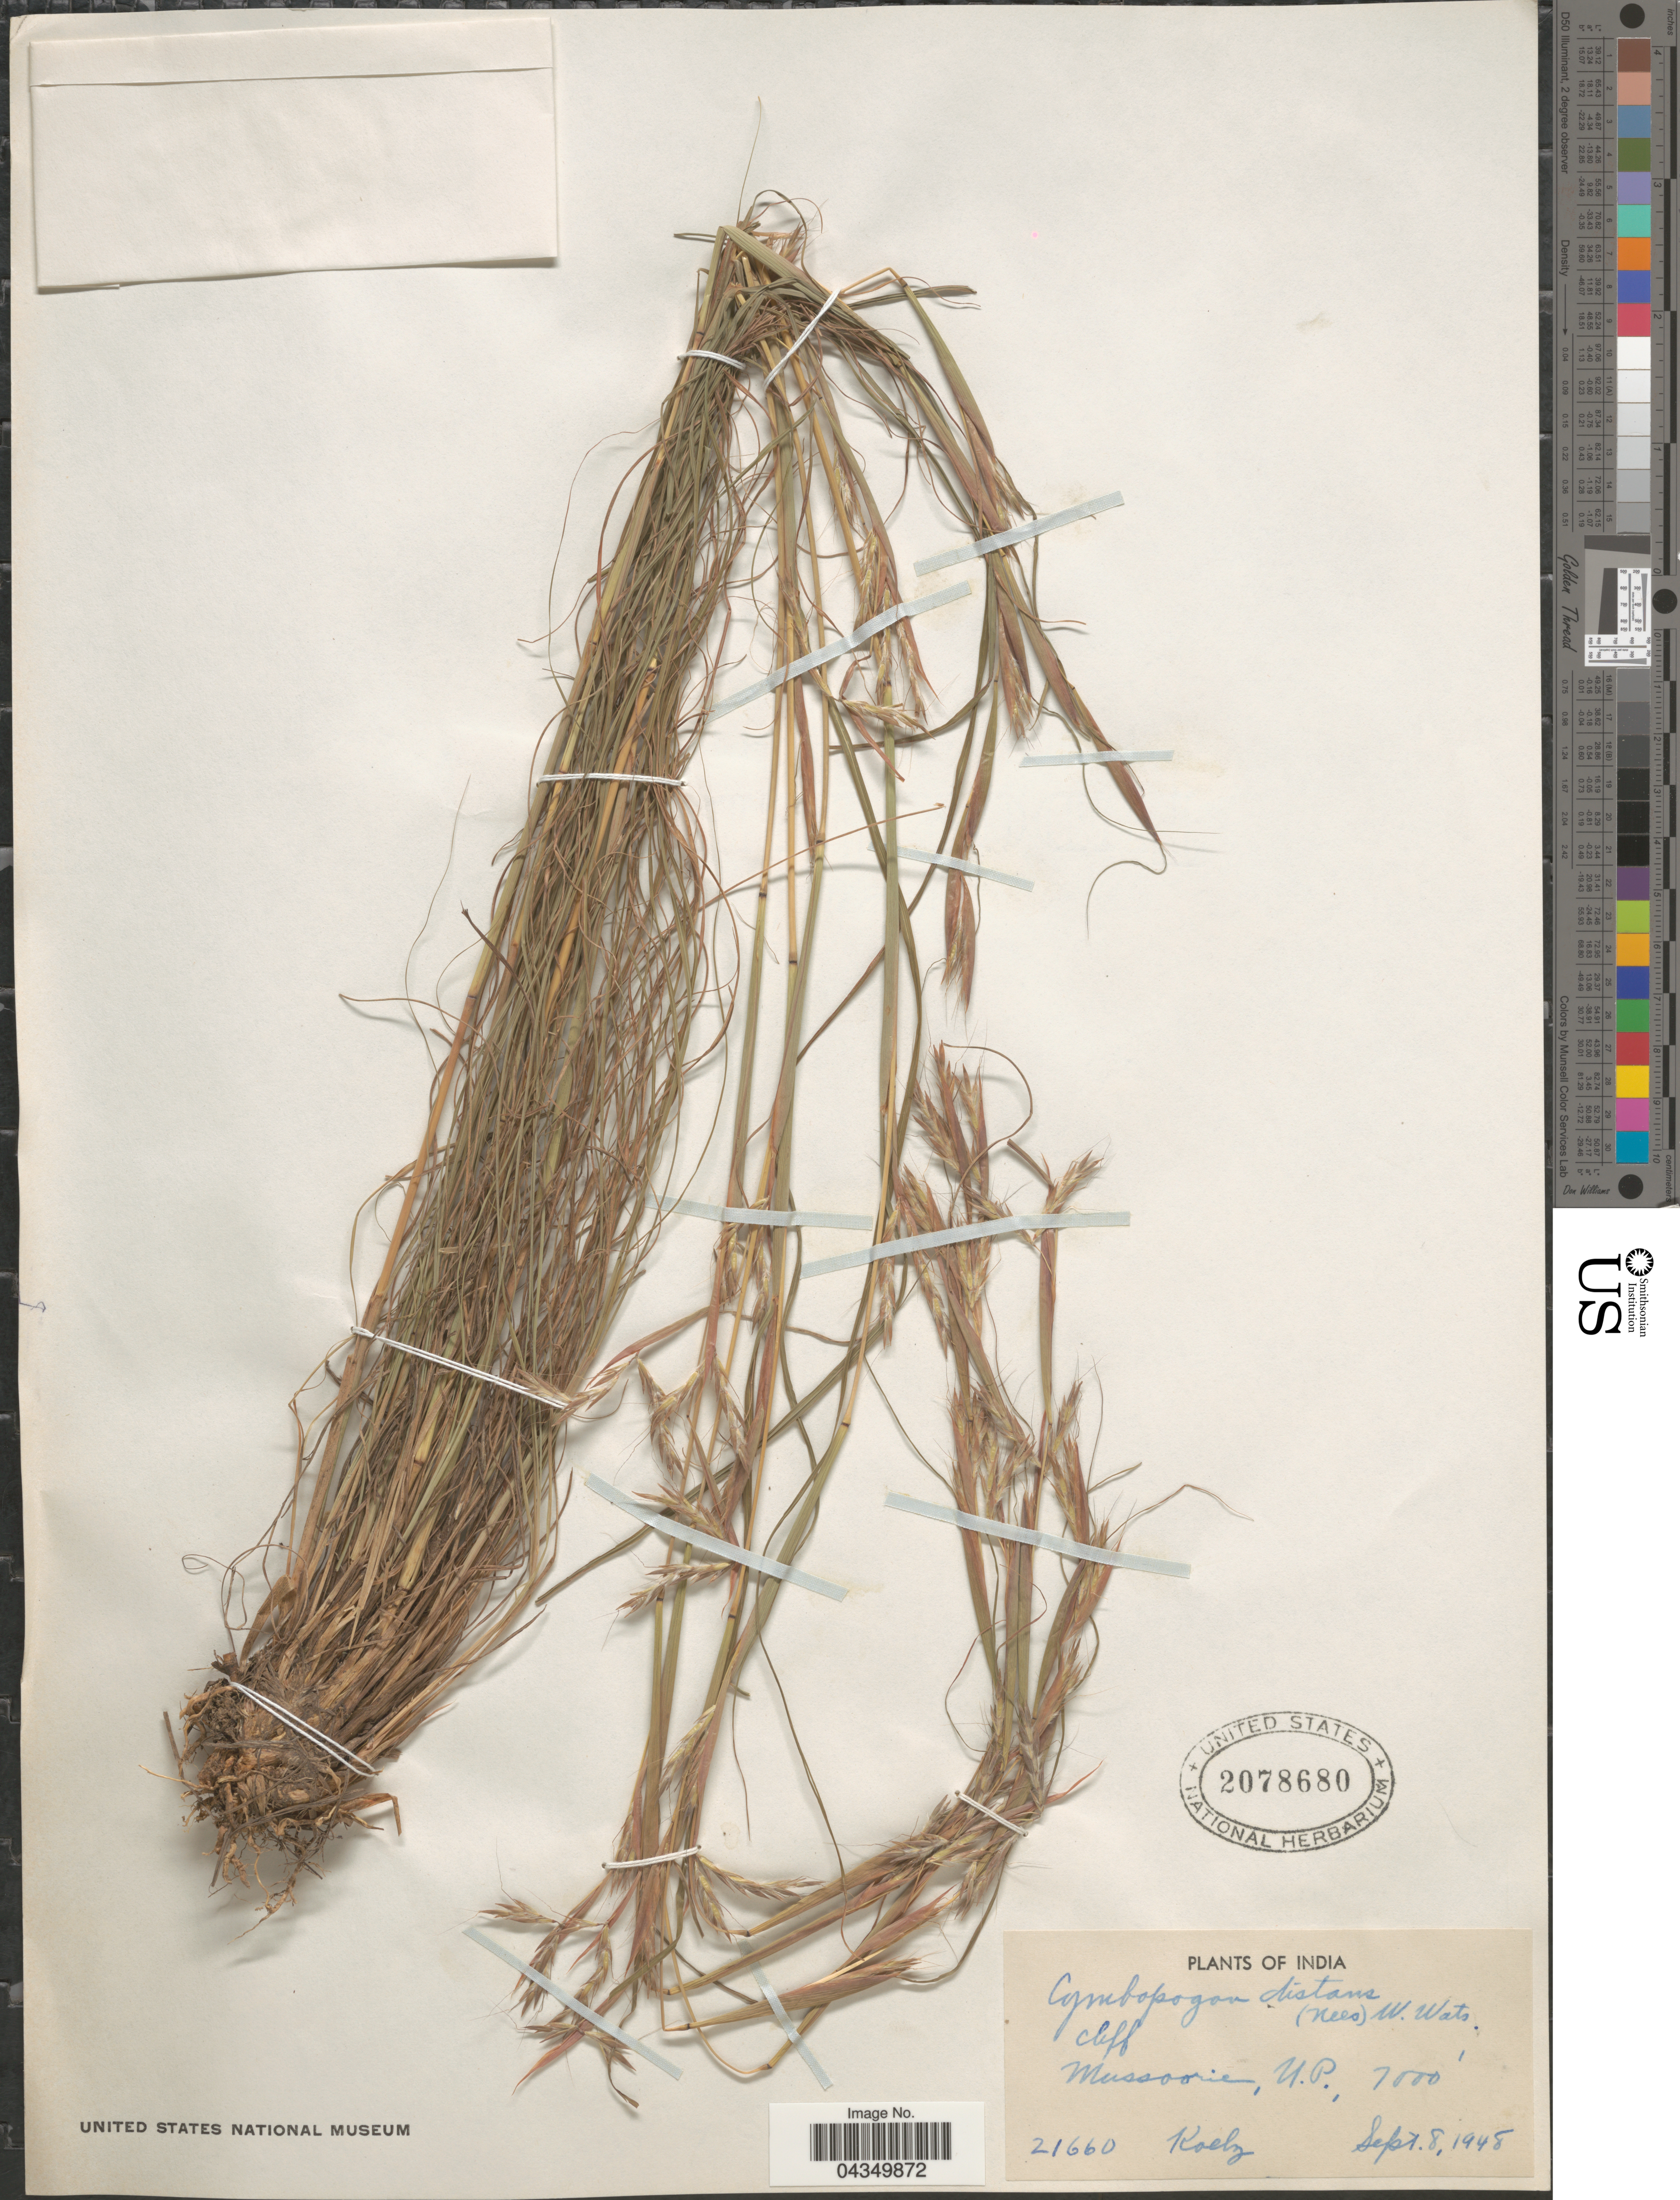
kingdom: Plantae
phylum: Tracheophyta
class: Liliopsida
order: Poales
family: Poaceae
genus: Cymbopogon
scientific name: Cymbopogon distans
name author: (Nees ex Steud.) Willd.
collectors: Koelz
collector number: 21660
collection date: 1948-09-08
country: India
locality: Mussoorie, U.P.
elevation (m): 2134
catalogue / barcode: US 2078680